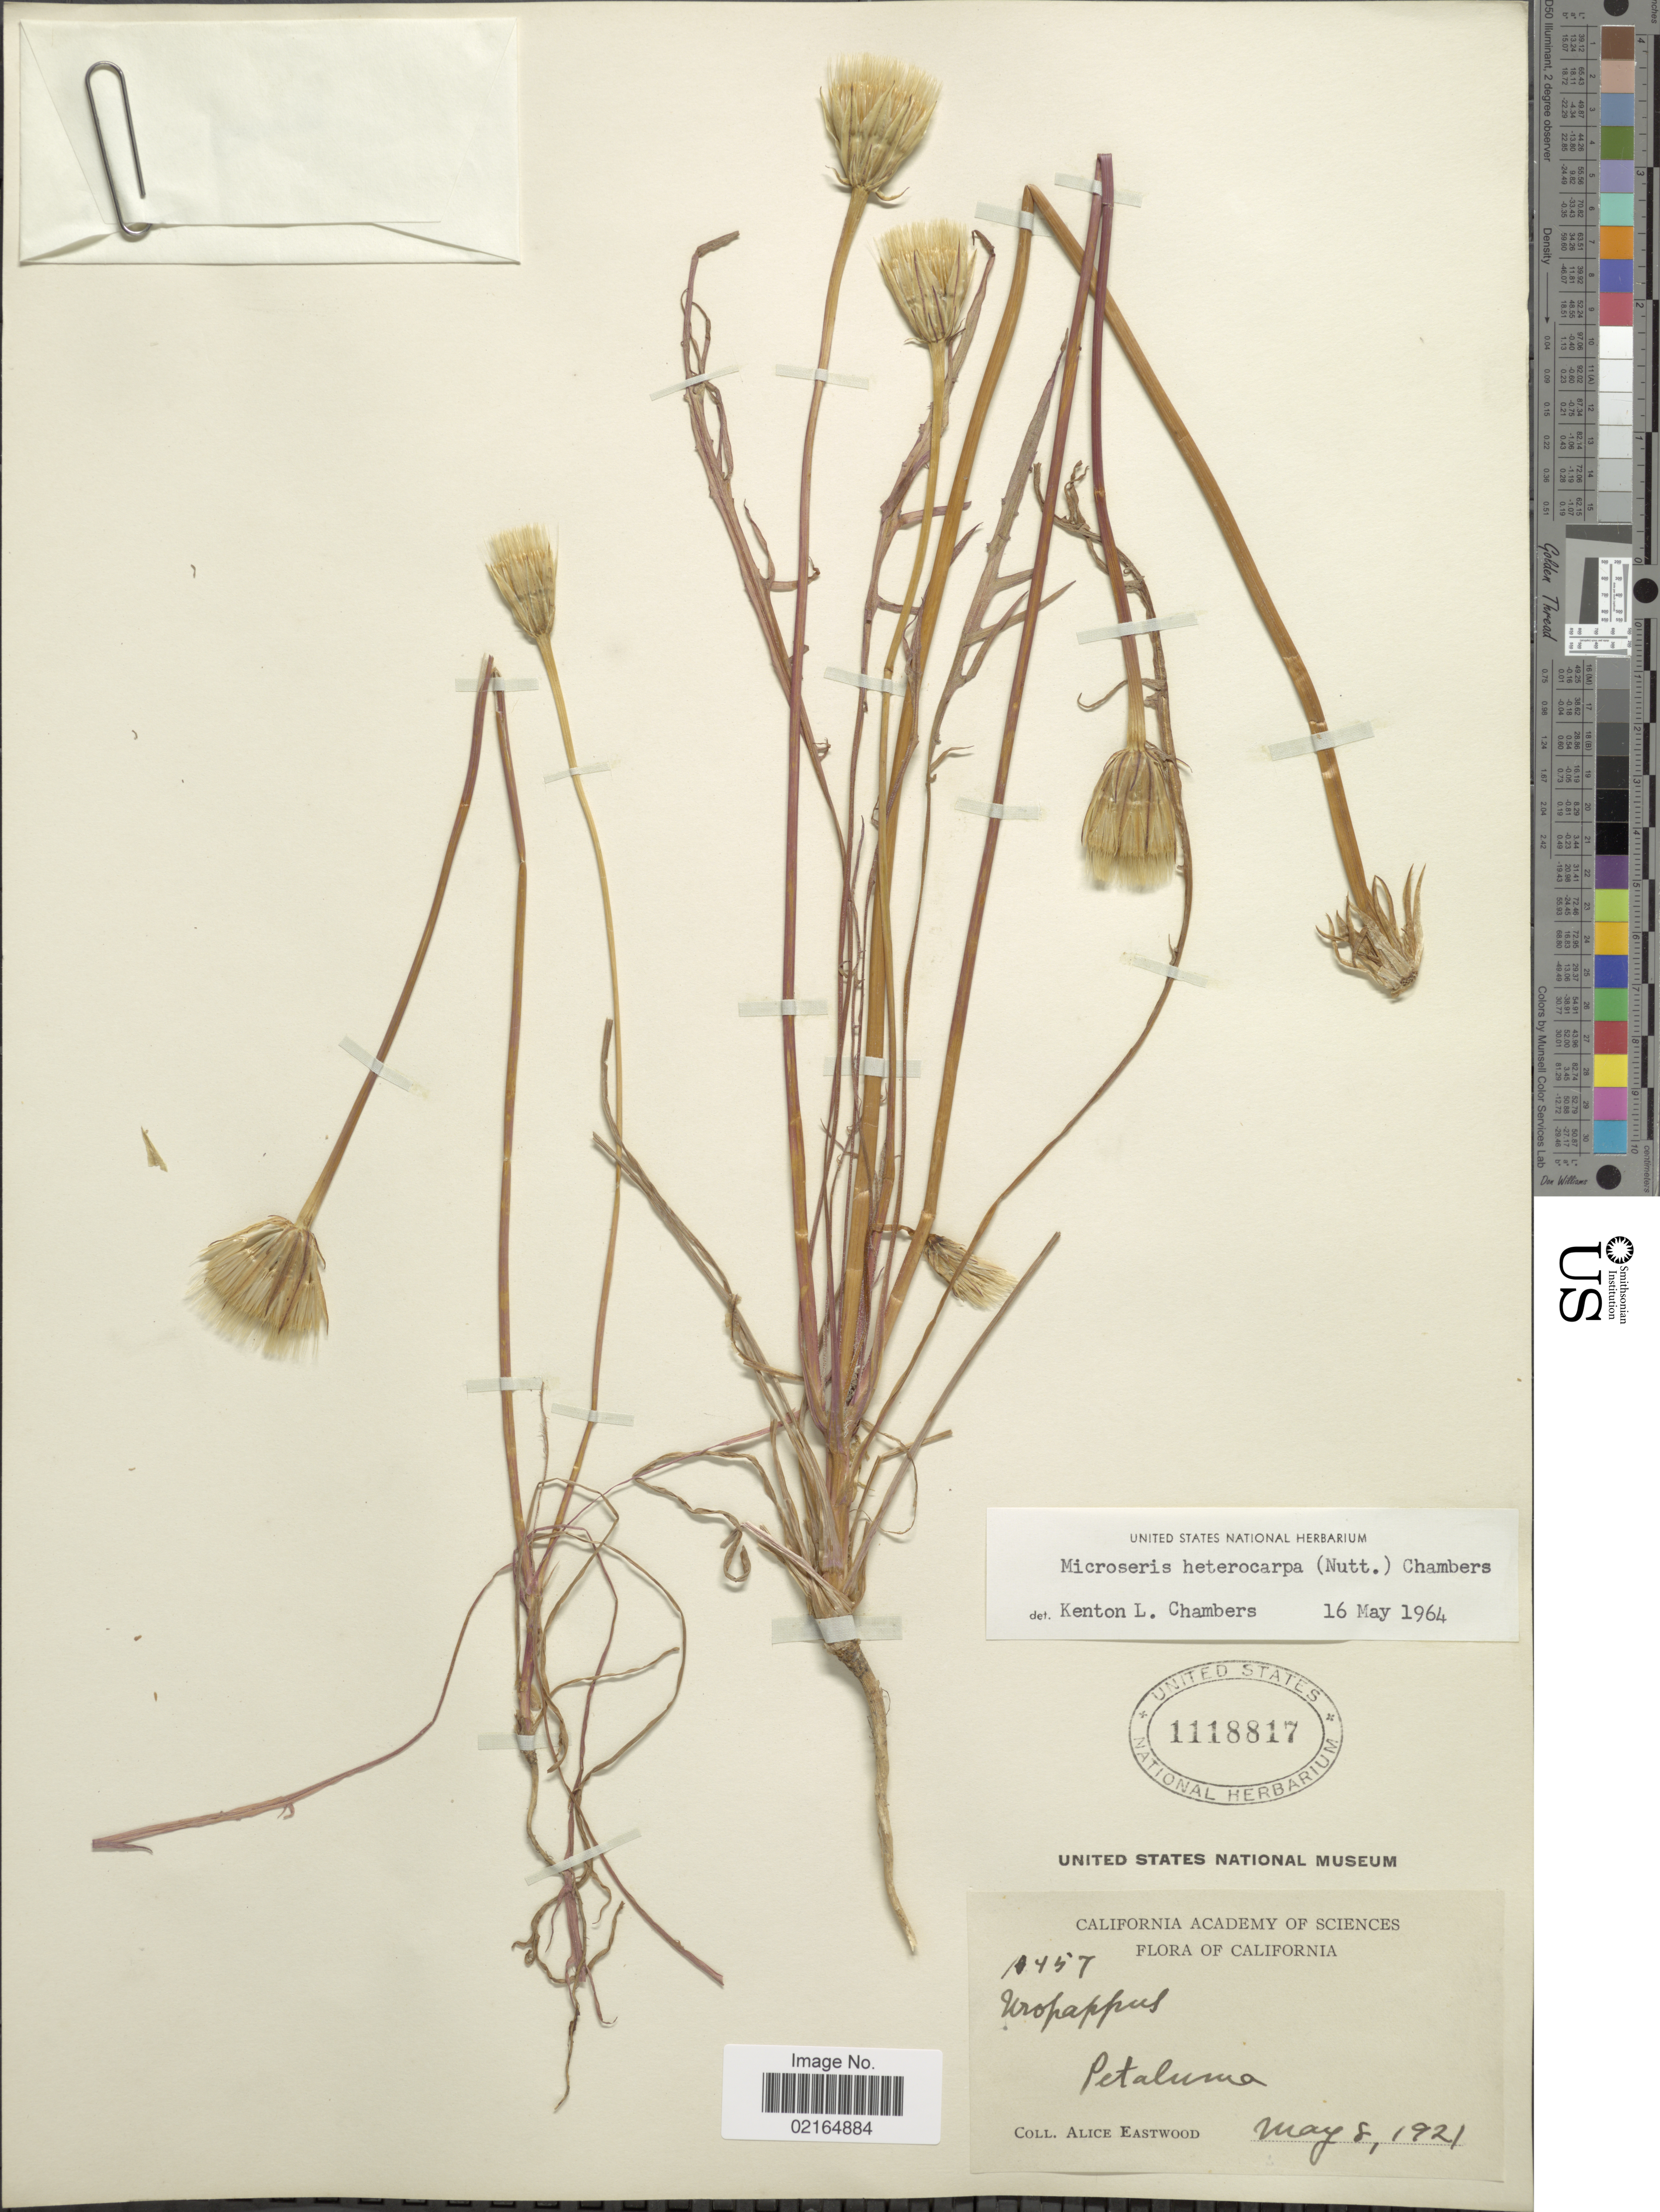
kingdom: Plantae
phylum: Tracheophyta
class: Magnoliopsida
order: Asterales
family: Asteraceae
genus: Microseris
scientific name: Microseris heterocarpa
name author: (Nutt.) K.L. Chambers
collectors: A. Eastwood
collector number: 10457*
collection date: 1921-05-08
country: United States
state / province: California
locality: Petaluma.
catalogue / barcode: US 1118817